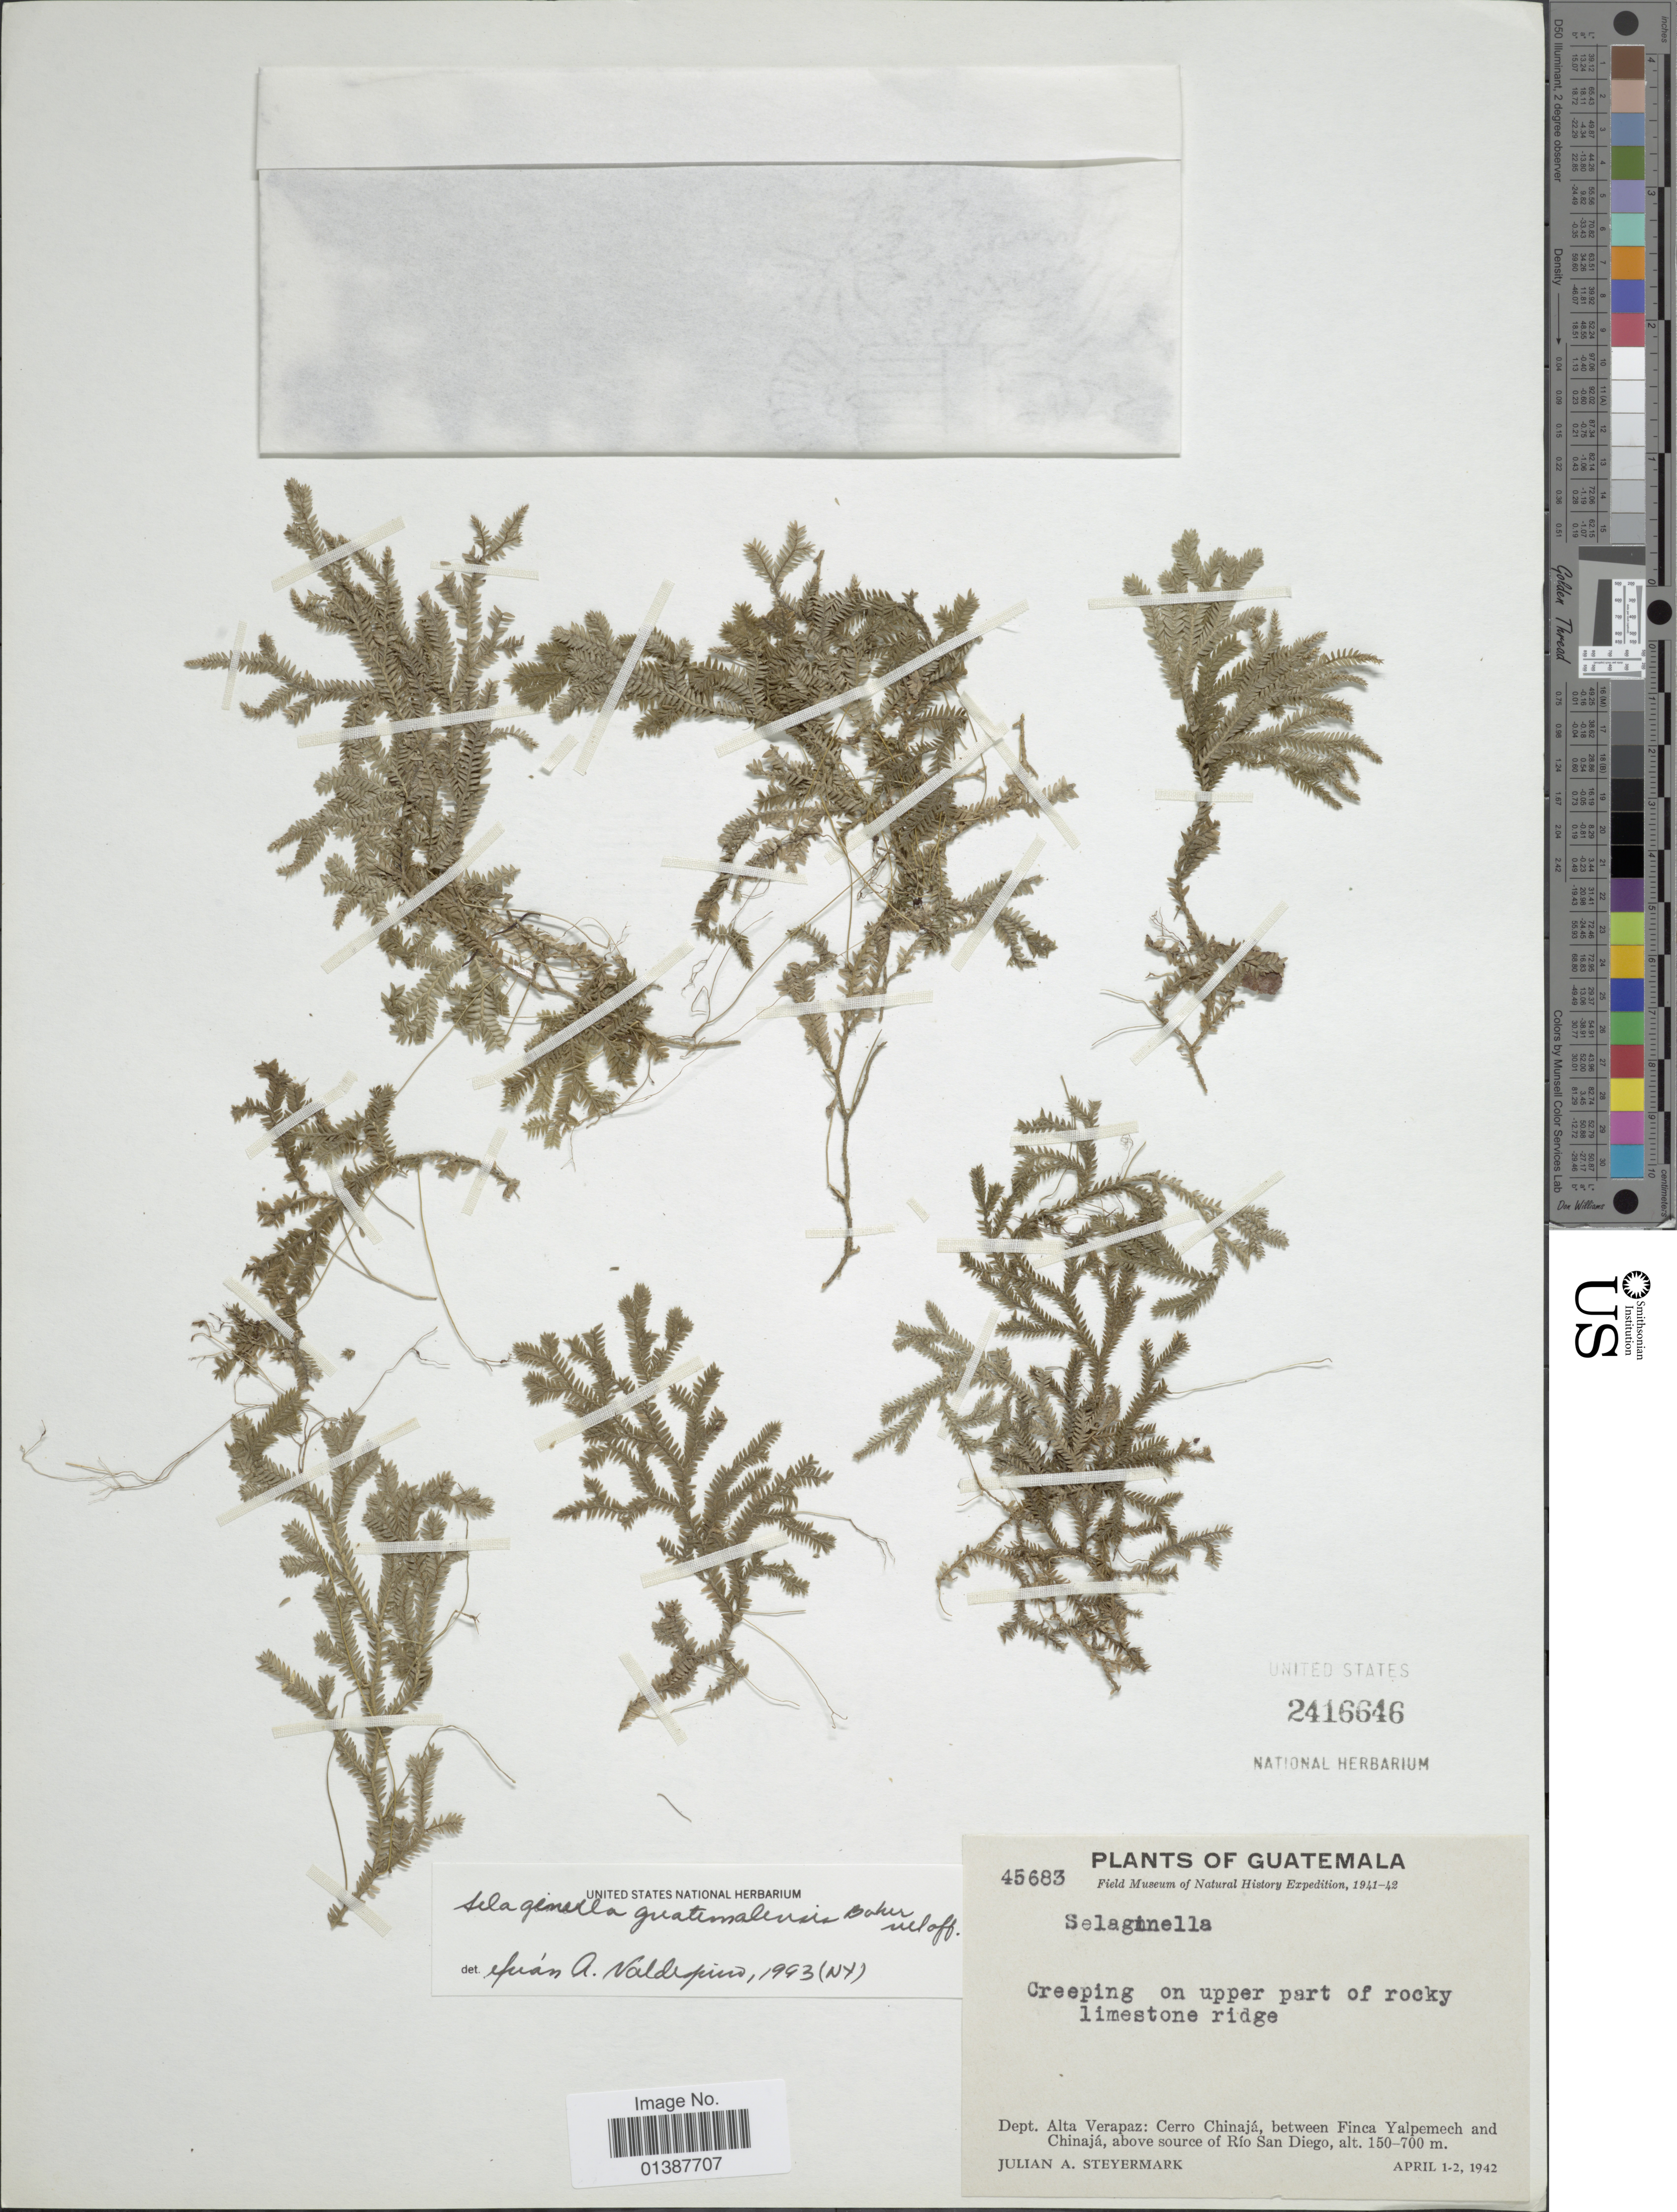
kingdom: Plantae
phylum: Tracheophyta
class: Lycopodiopsida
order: Selaginellales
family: Selaginellaceae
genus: Selaginella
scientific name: Selaginella guatemalensis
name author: Baker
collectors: J. Steyermark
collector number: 45683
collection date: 1942-04-01/1942-04-02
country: Guatemala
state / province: Alta Verapaz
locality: Dept. AltaVerapaz: Cerro Chinajá, between Finca Yalpemech and Chinajá, above source of Río San Diego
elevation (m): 150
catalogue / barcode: US 2416646